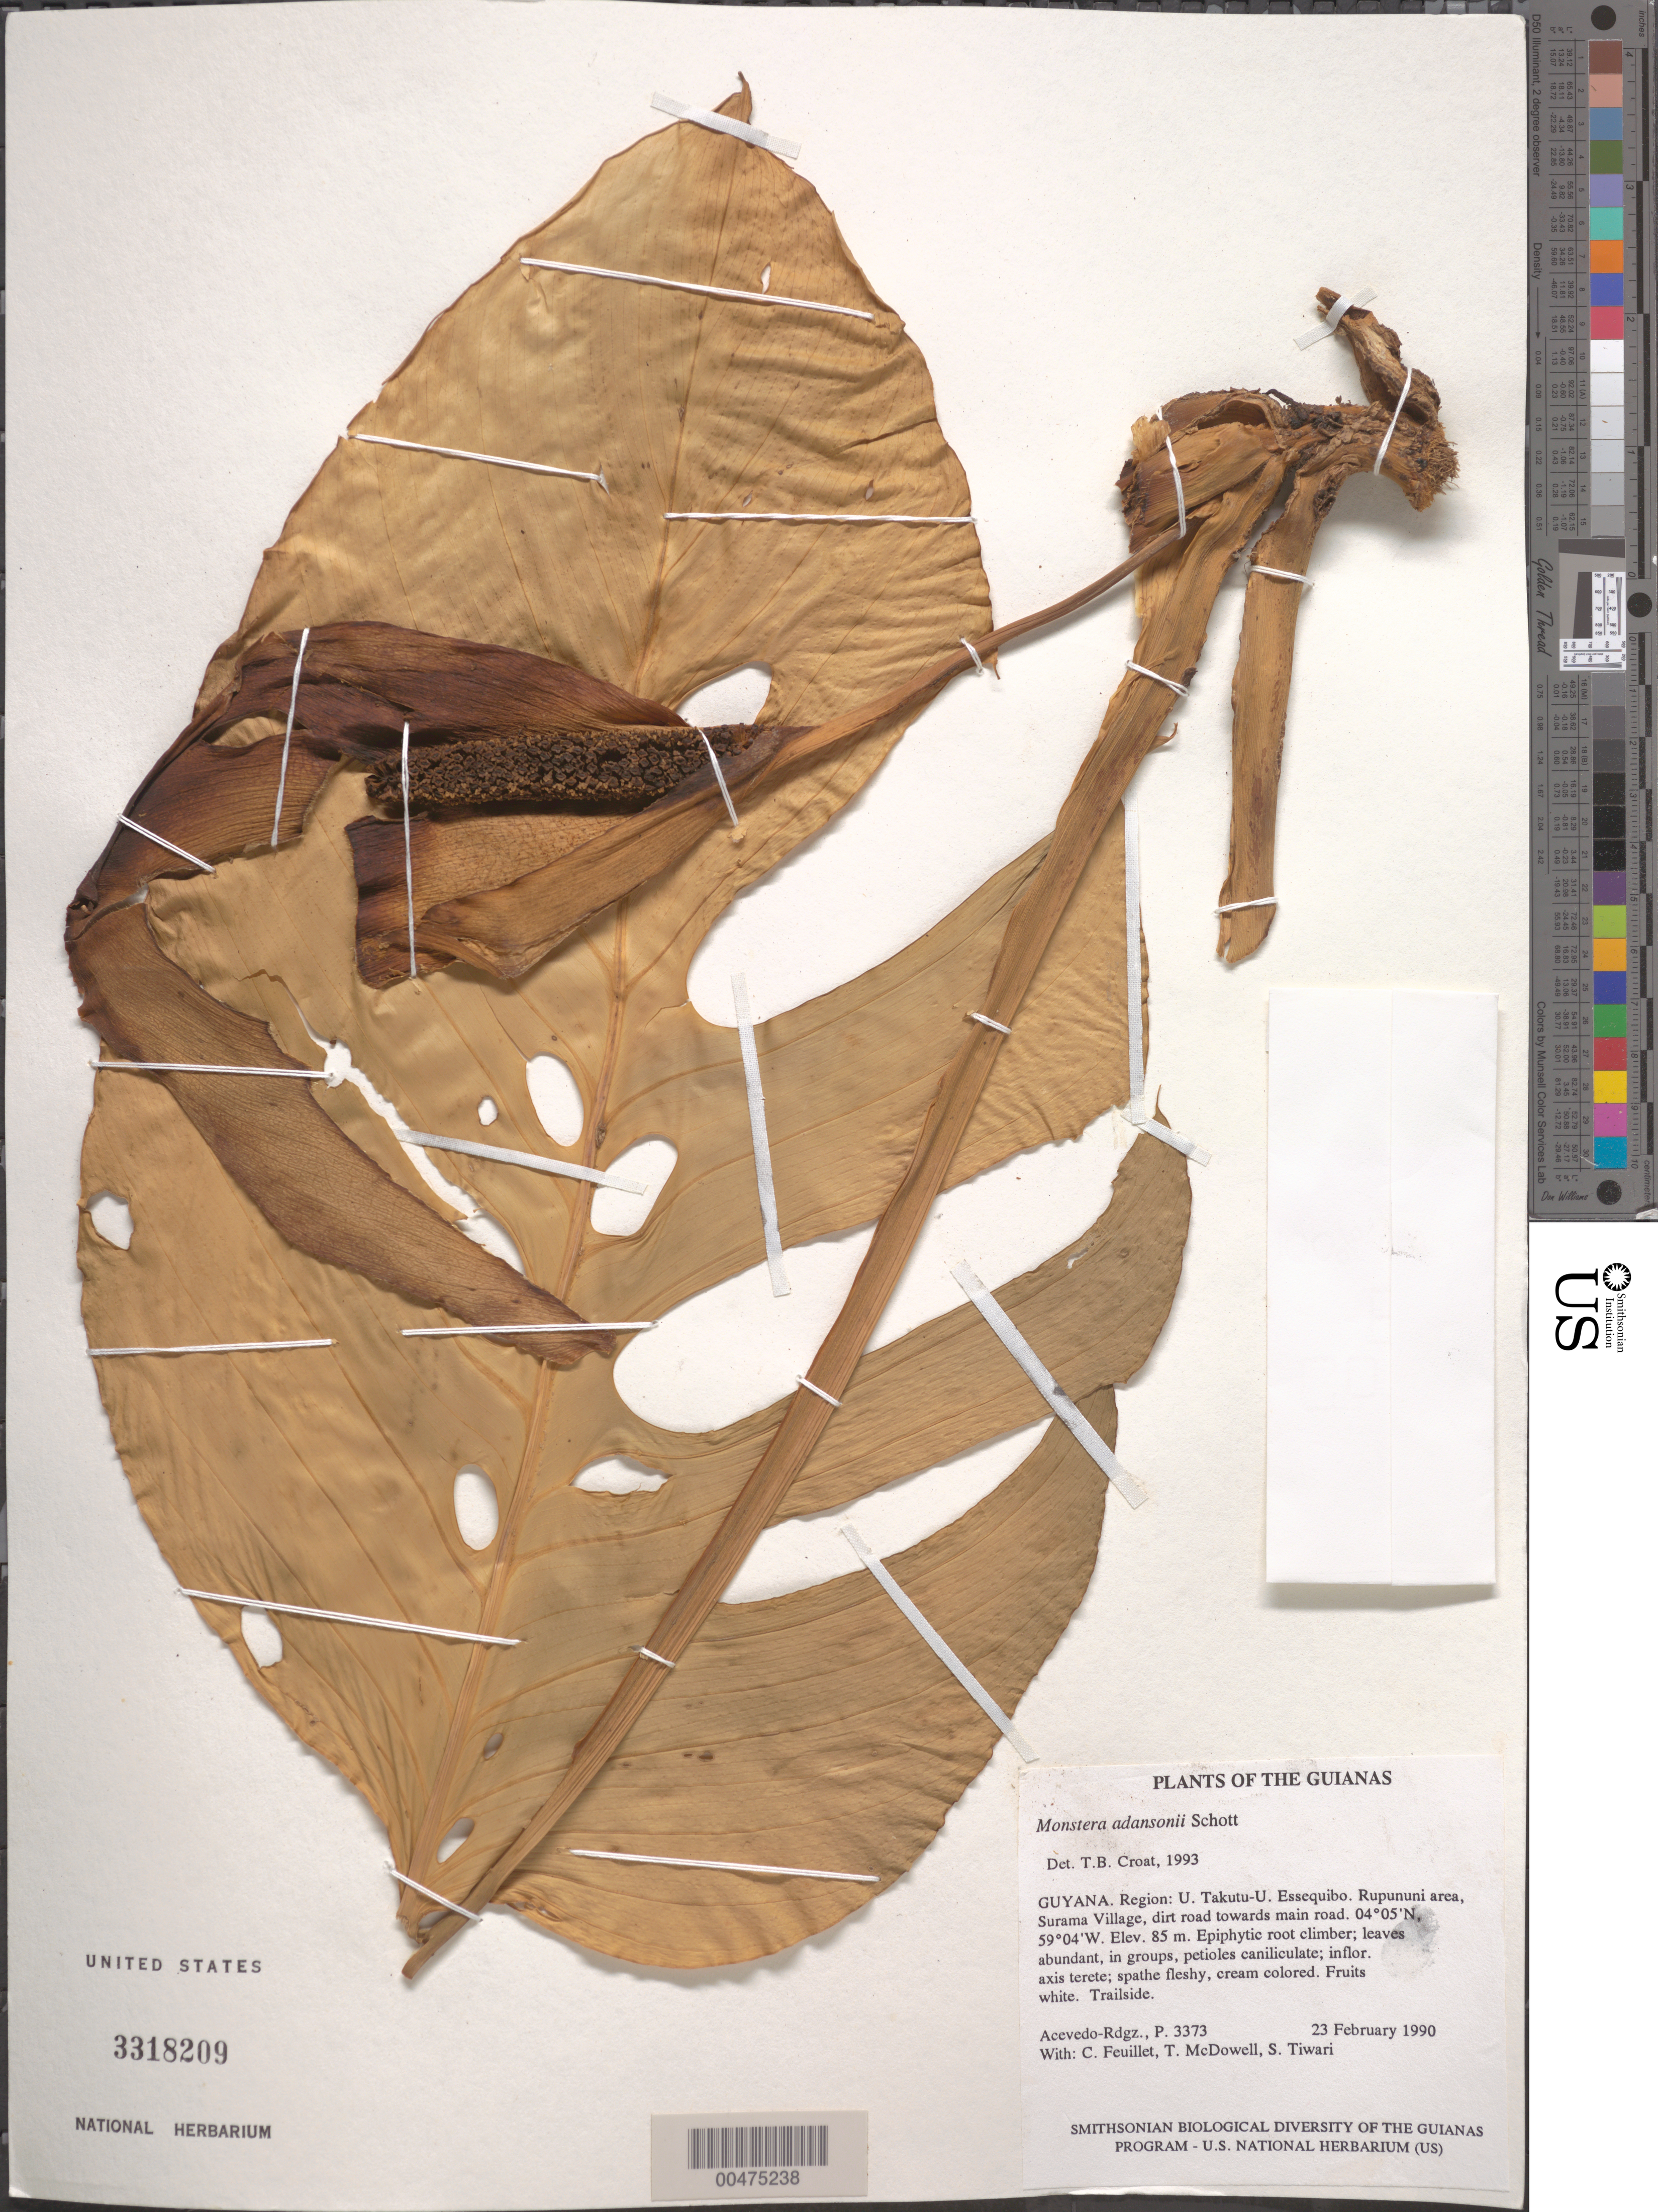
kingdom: Plantae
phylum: Tracheophyta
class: Liliopsida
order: Alismatales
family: Araceae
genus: Monstera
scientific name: Monstera adansonii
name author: Schott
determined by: Croat, Thomas B., Missouri Botanical Garden (MO)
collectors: P. Acevedo-Rodr., C. Feuillet, T. McDowell & S. Tiwari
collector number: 3373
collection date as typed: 23 Feb 1990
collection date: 1990-02-23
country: Guyana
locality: U. Takutu - U. Essequibo. Rupununi area, Surama Village, dirt road towards main road.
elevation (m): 85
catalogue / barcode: US 3318209